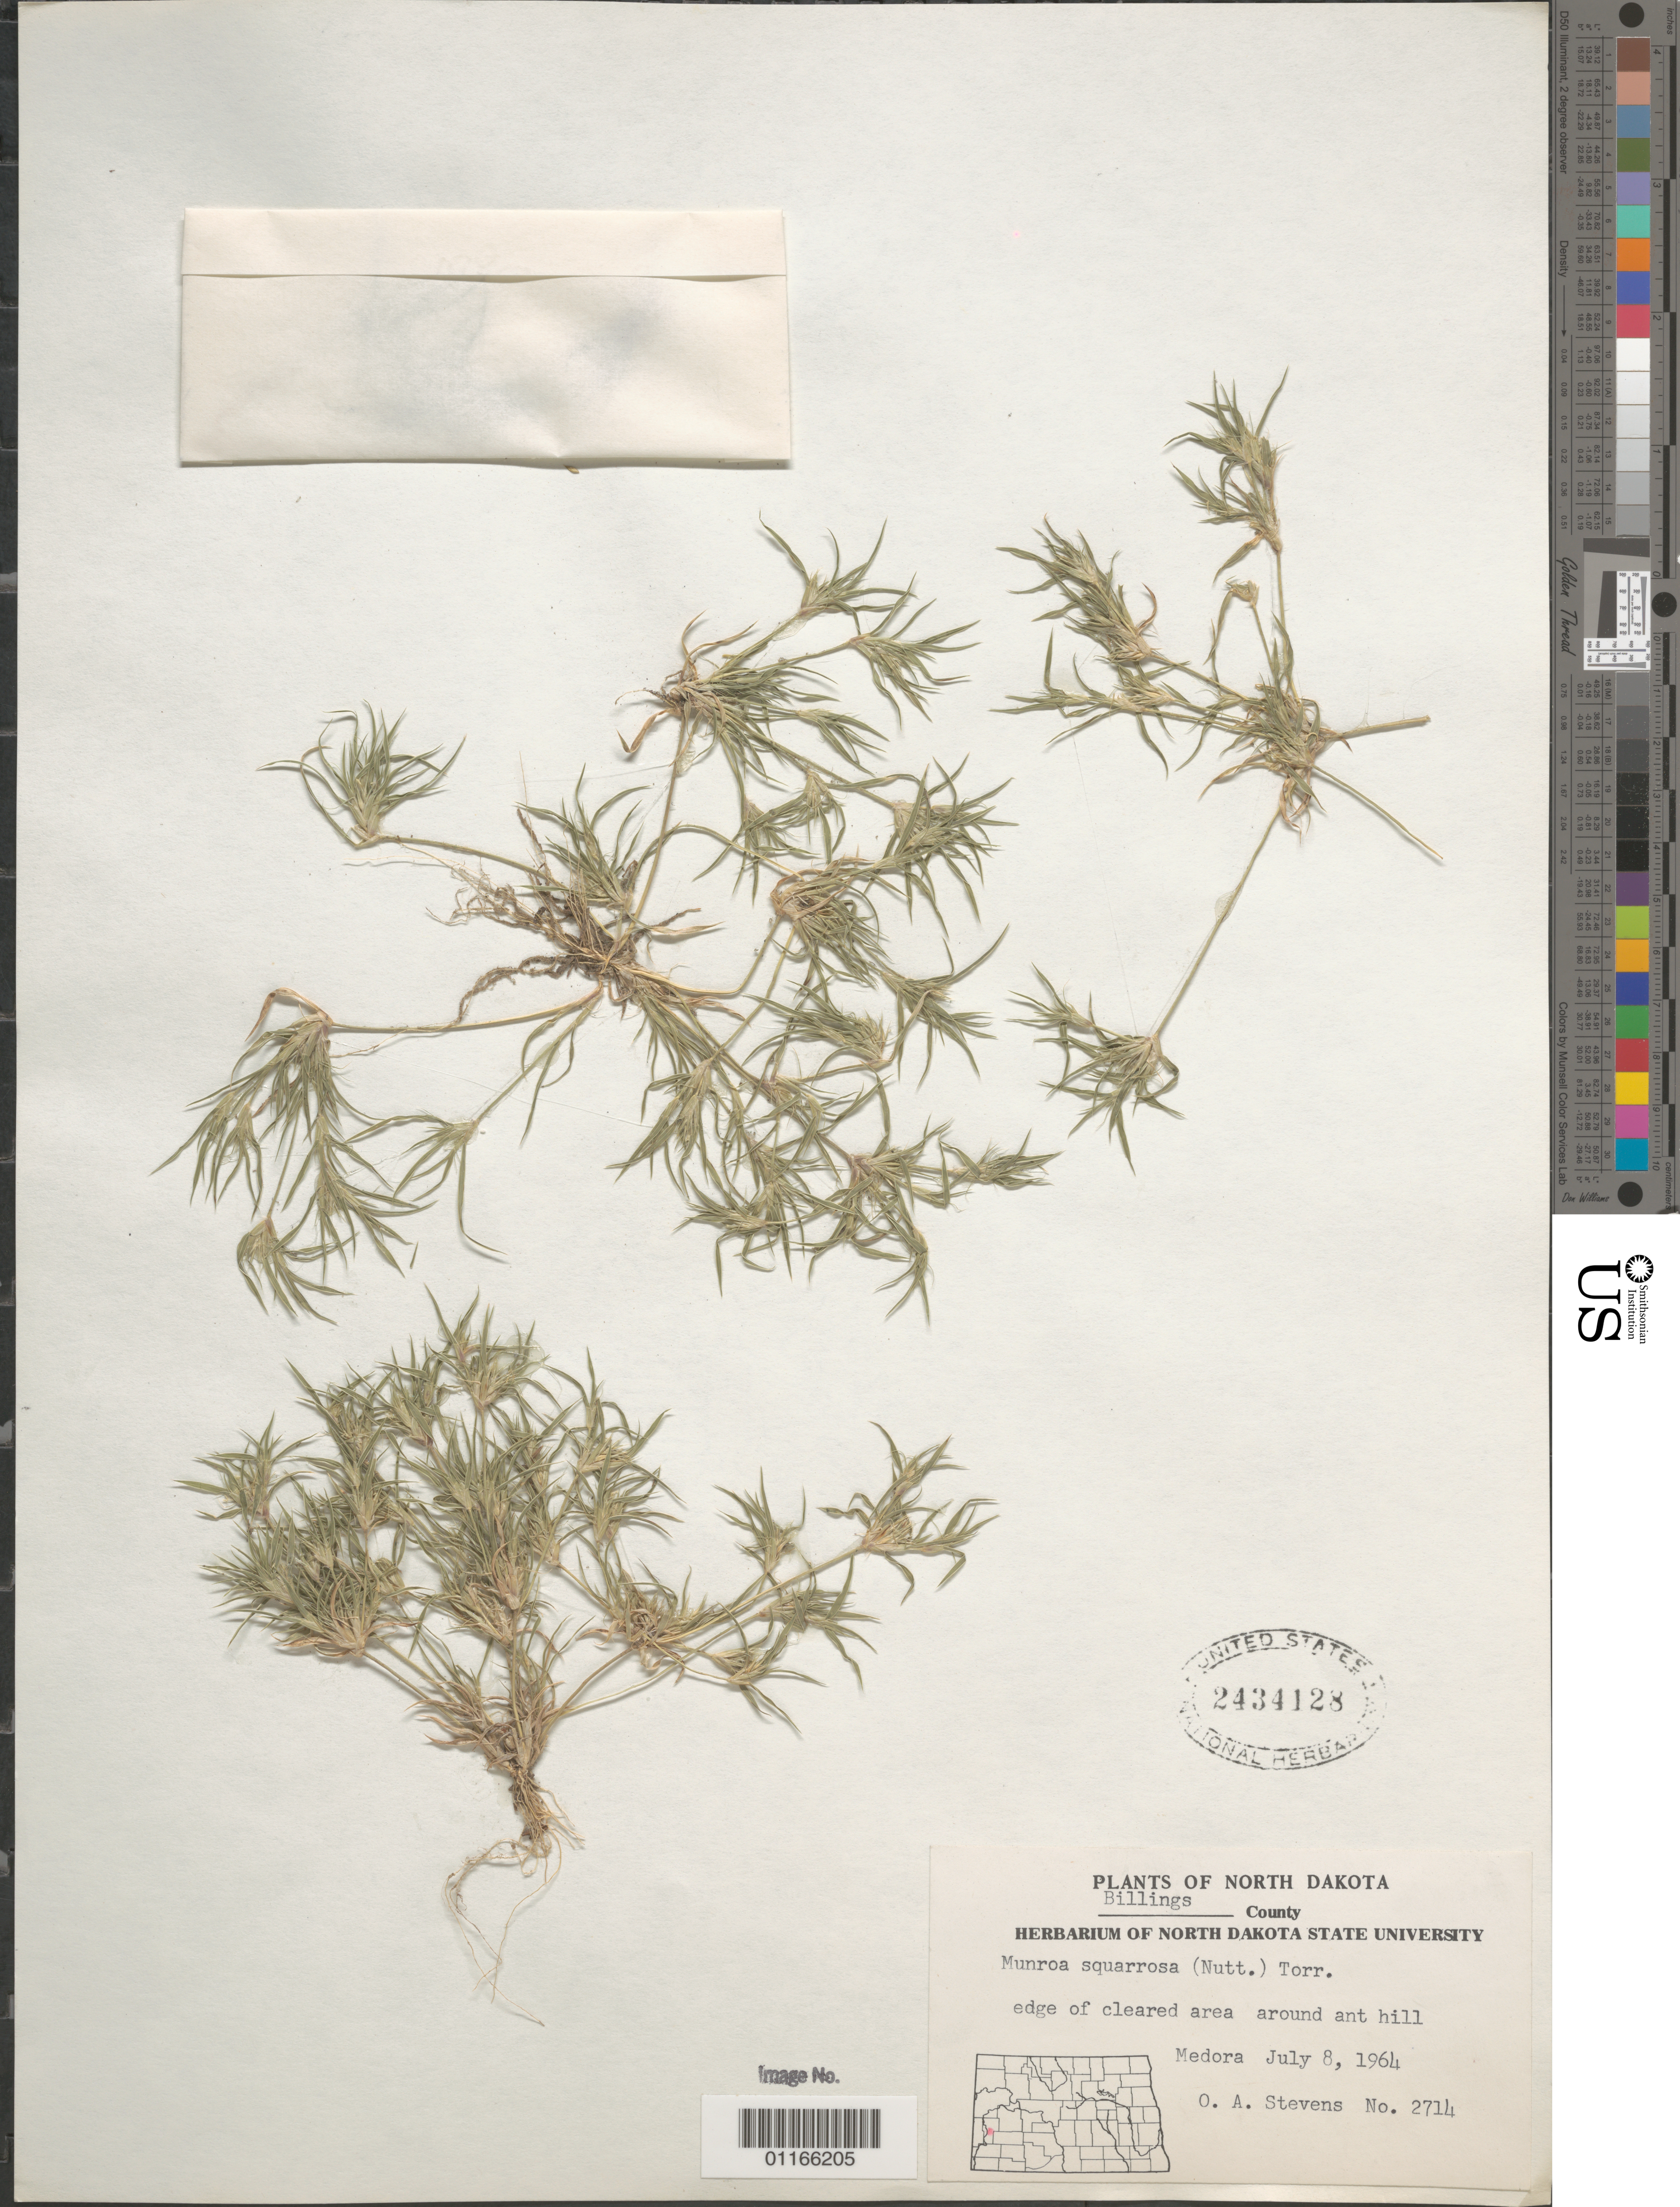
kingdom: Plantae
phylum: Tracheophyta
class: Liliopsida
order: Poales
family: Poaceae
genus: Munroa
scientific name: Munroa squarrosa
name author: (Nutt.) Torr.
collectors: O. A. Stevens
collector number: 2714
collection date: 1964-07-08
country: United States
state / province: North Dakota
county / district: Billings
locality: Medora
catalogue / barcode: US 2434128